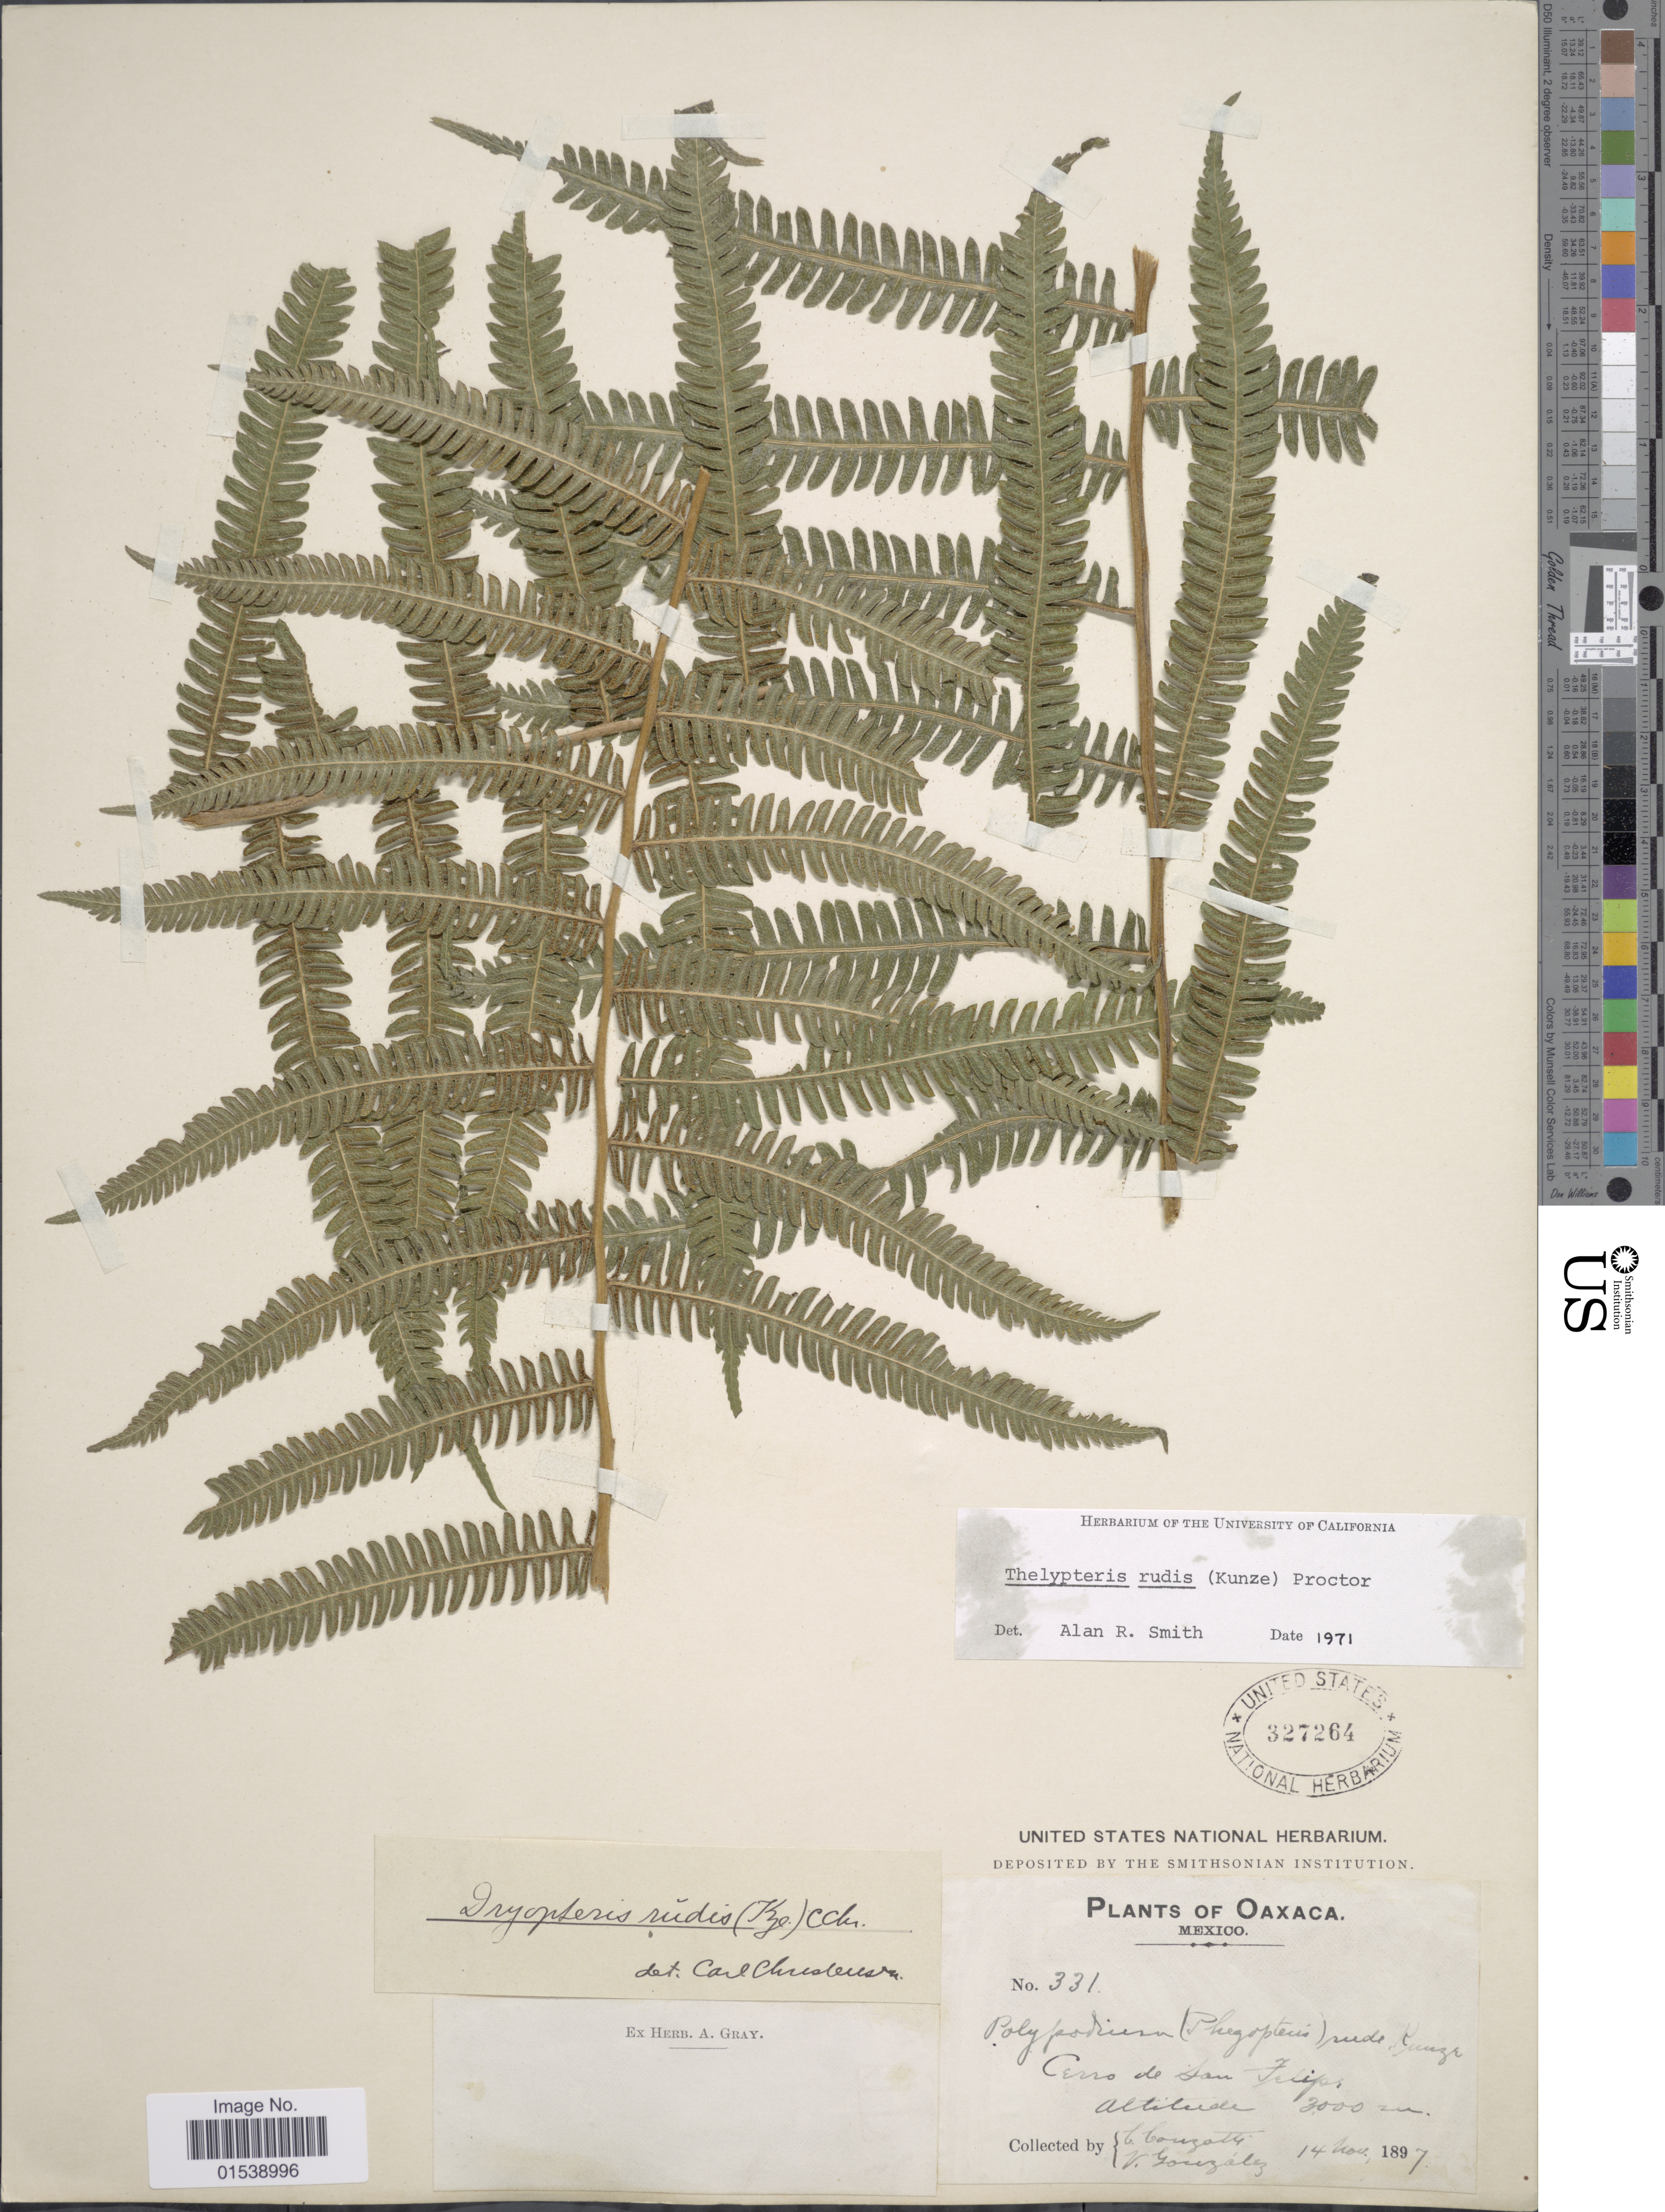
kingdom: Plantae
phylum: Tracheophyta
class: Polypodiopsida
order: Polypodiales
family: Thelypteridaceae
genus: Amauropelta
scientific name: Amauropelta rudis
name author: (Kunze) Pic. Serm.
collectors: C. Conzatti & V. Gonzalez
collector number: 331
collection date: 1897-11-14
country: Mexico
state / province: Oaxaca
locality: Cerro de San Felipe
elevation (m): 3000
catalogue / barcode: US 327264